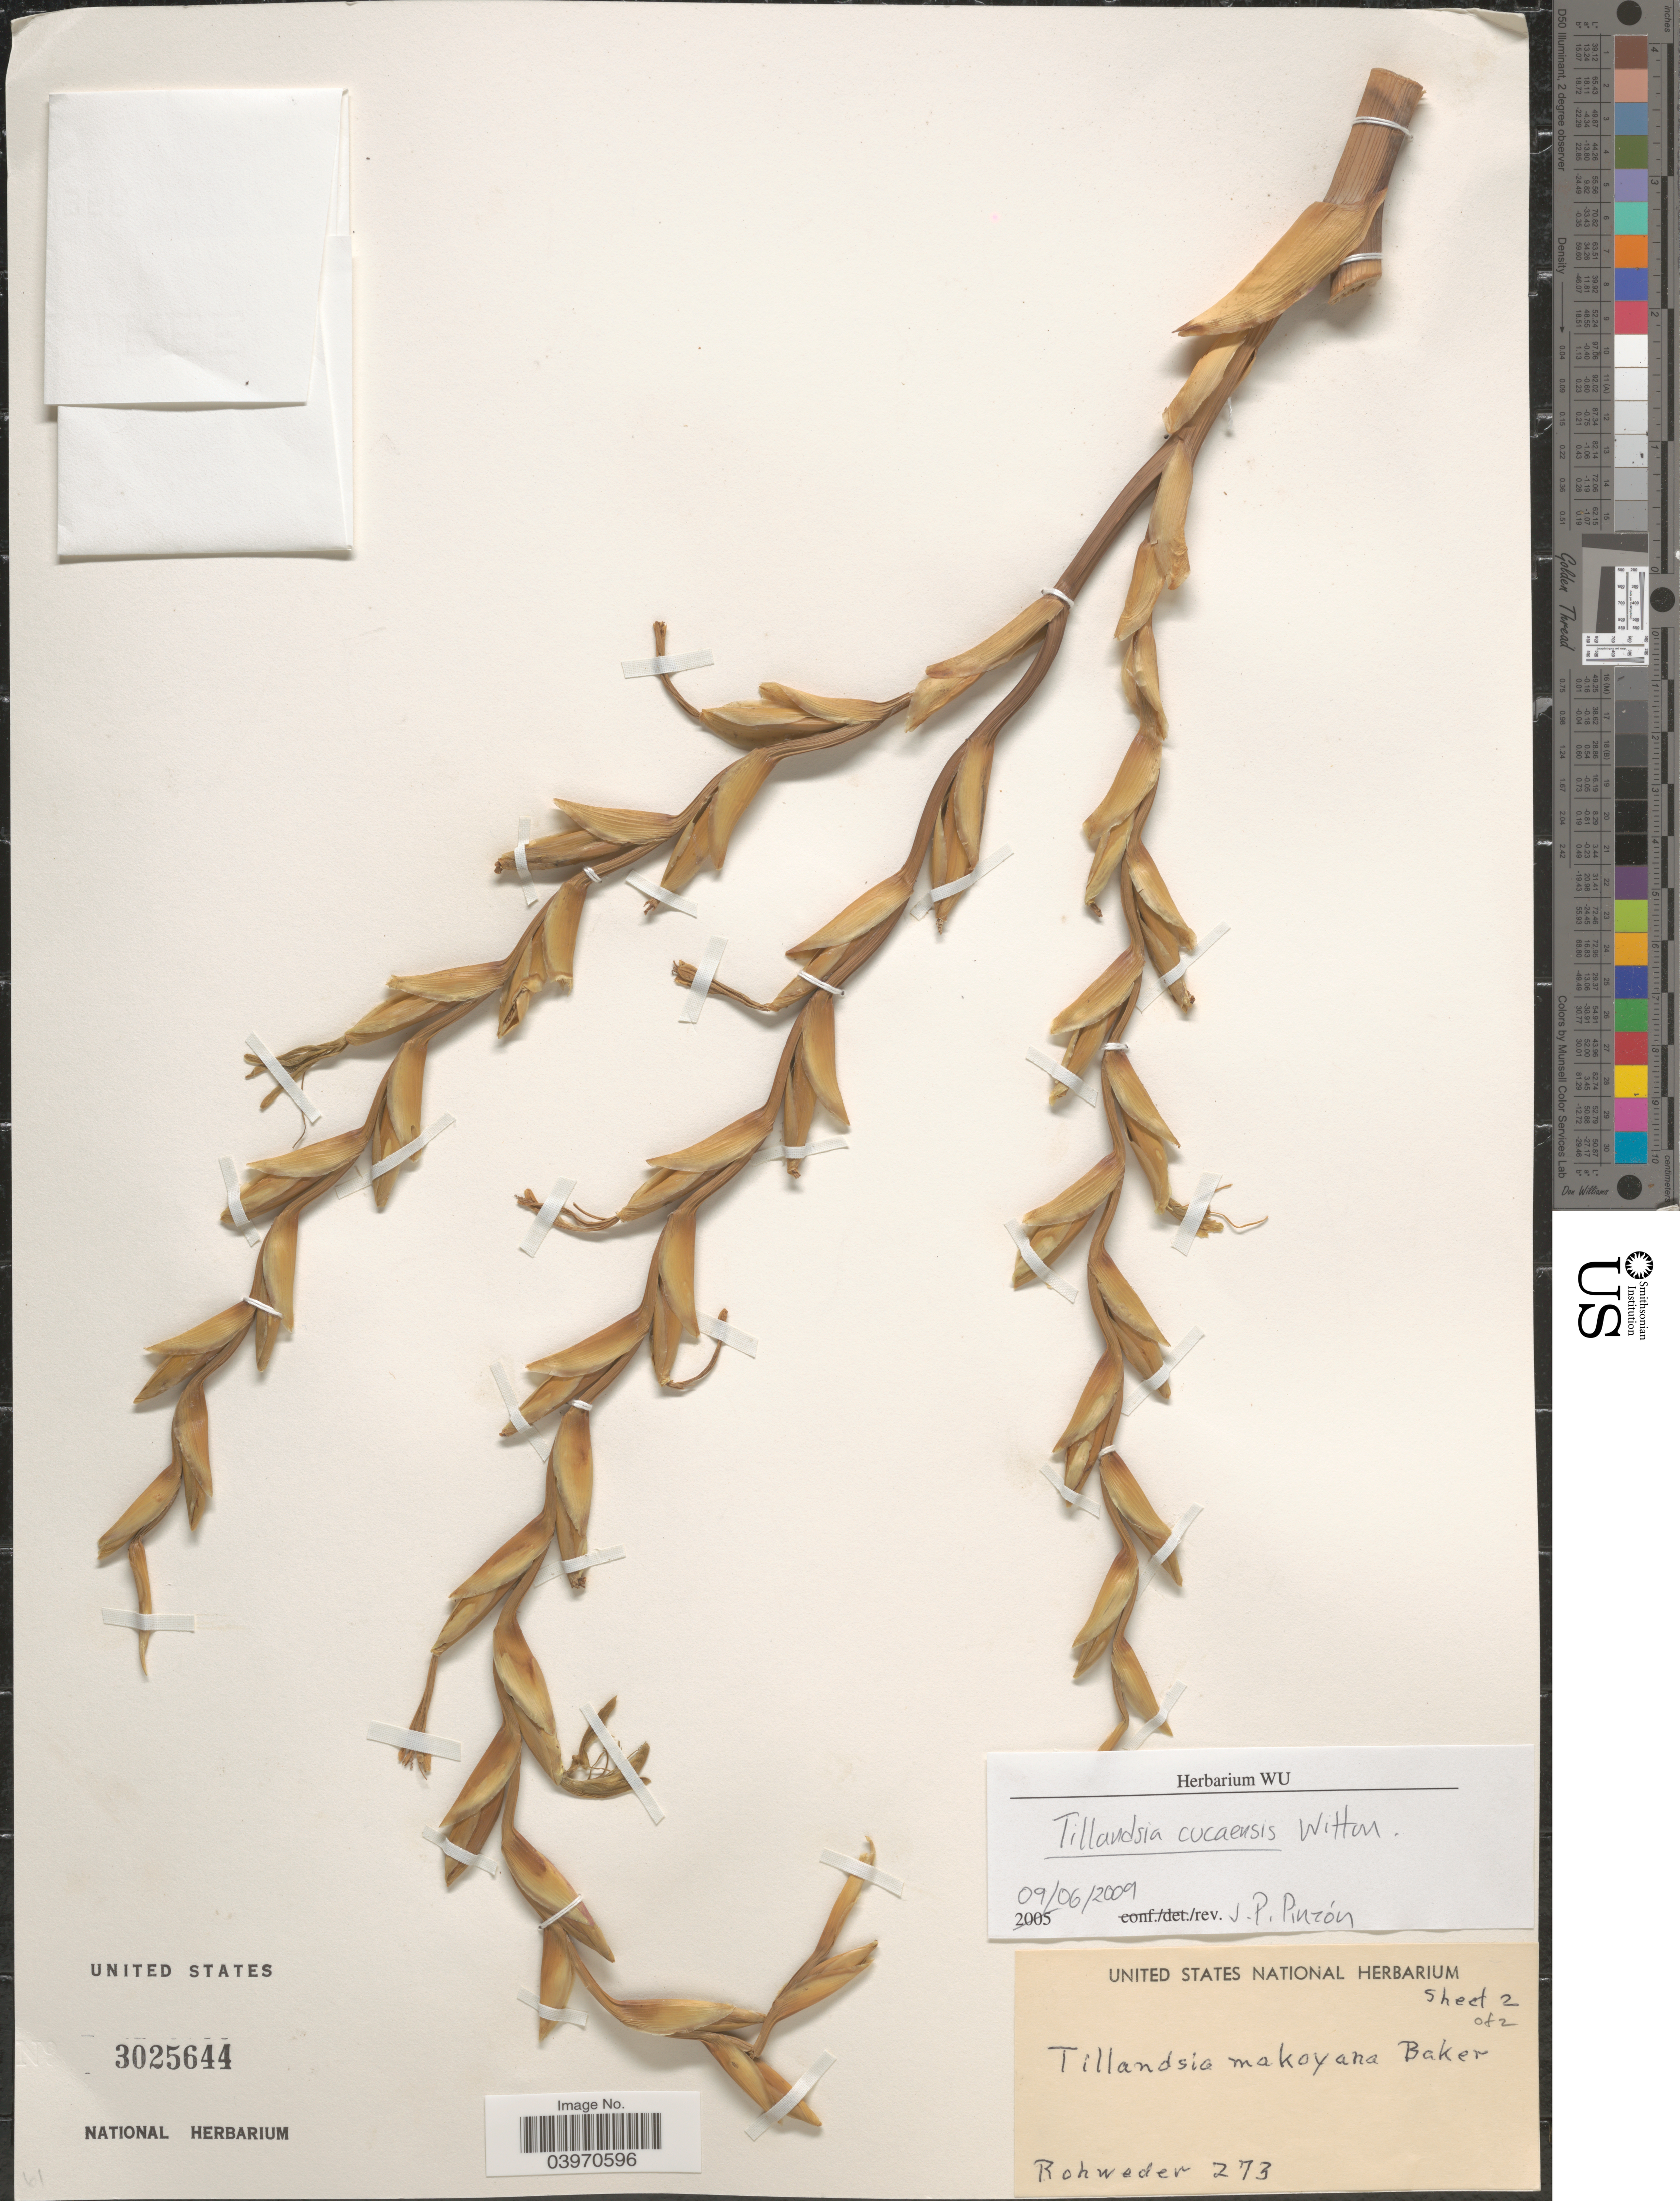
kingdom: Plantae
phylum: Tracheophyta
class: Liliopsida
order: Poales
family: Bromeliaceae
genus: Tillandsia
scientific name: Tillandsia cucaensis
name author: Wittm.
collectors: Rohweder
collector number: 273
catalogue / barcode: US 3025644